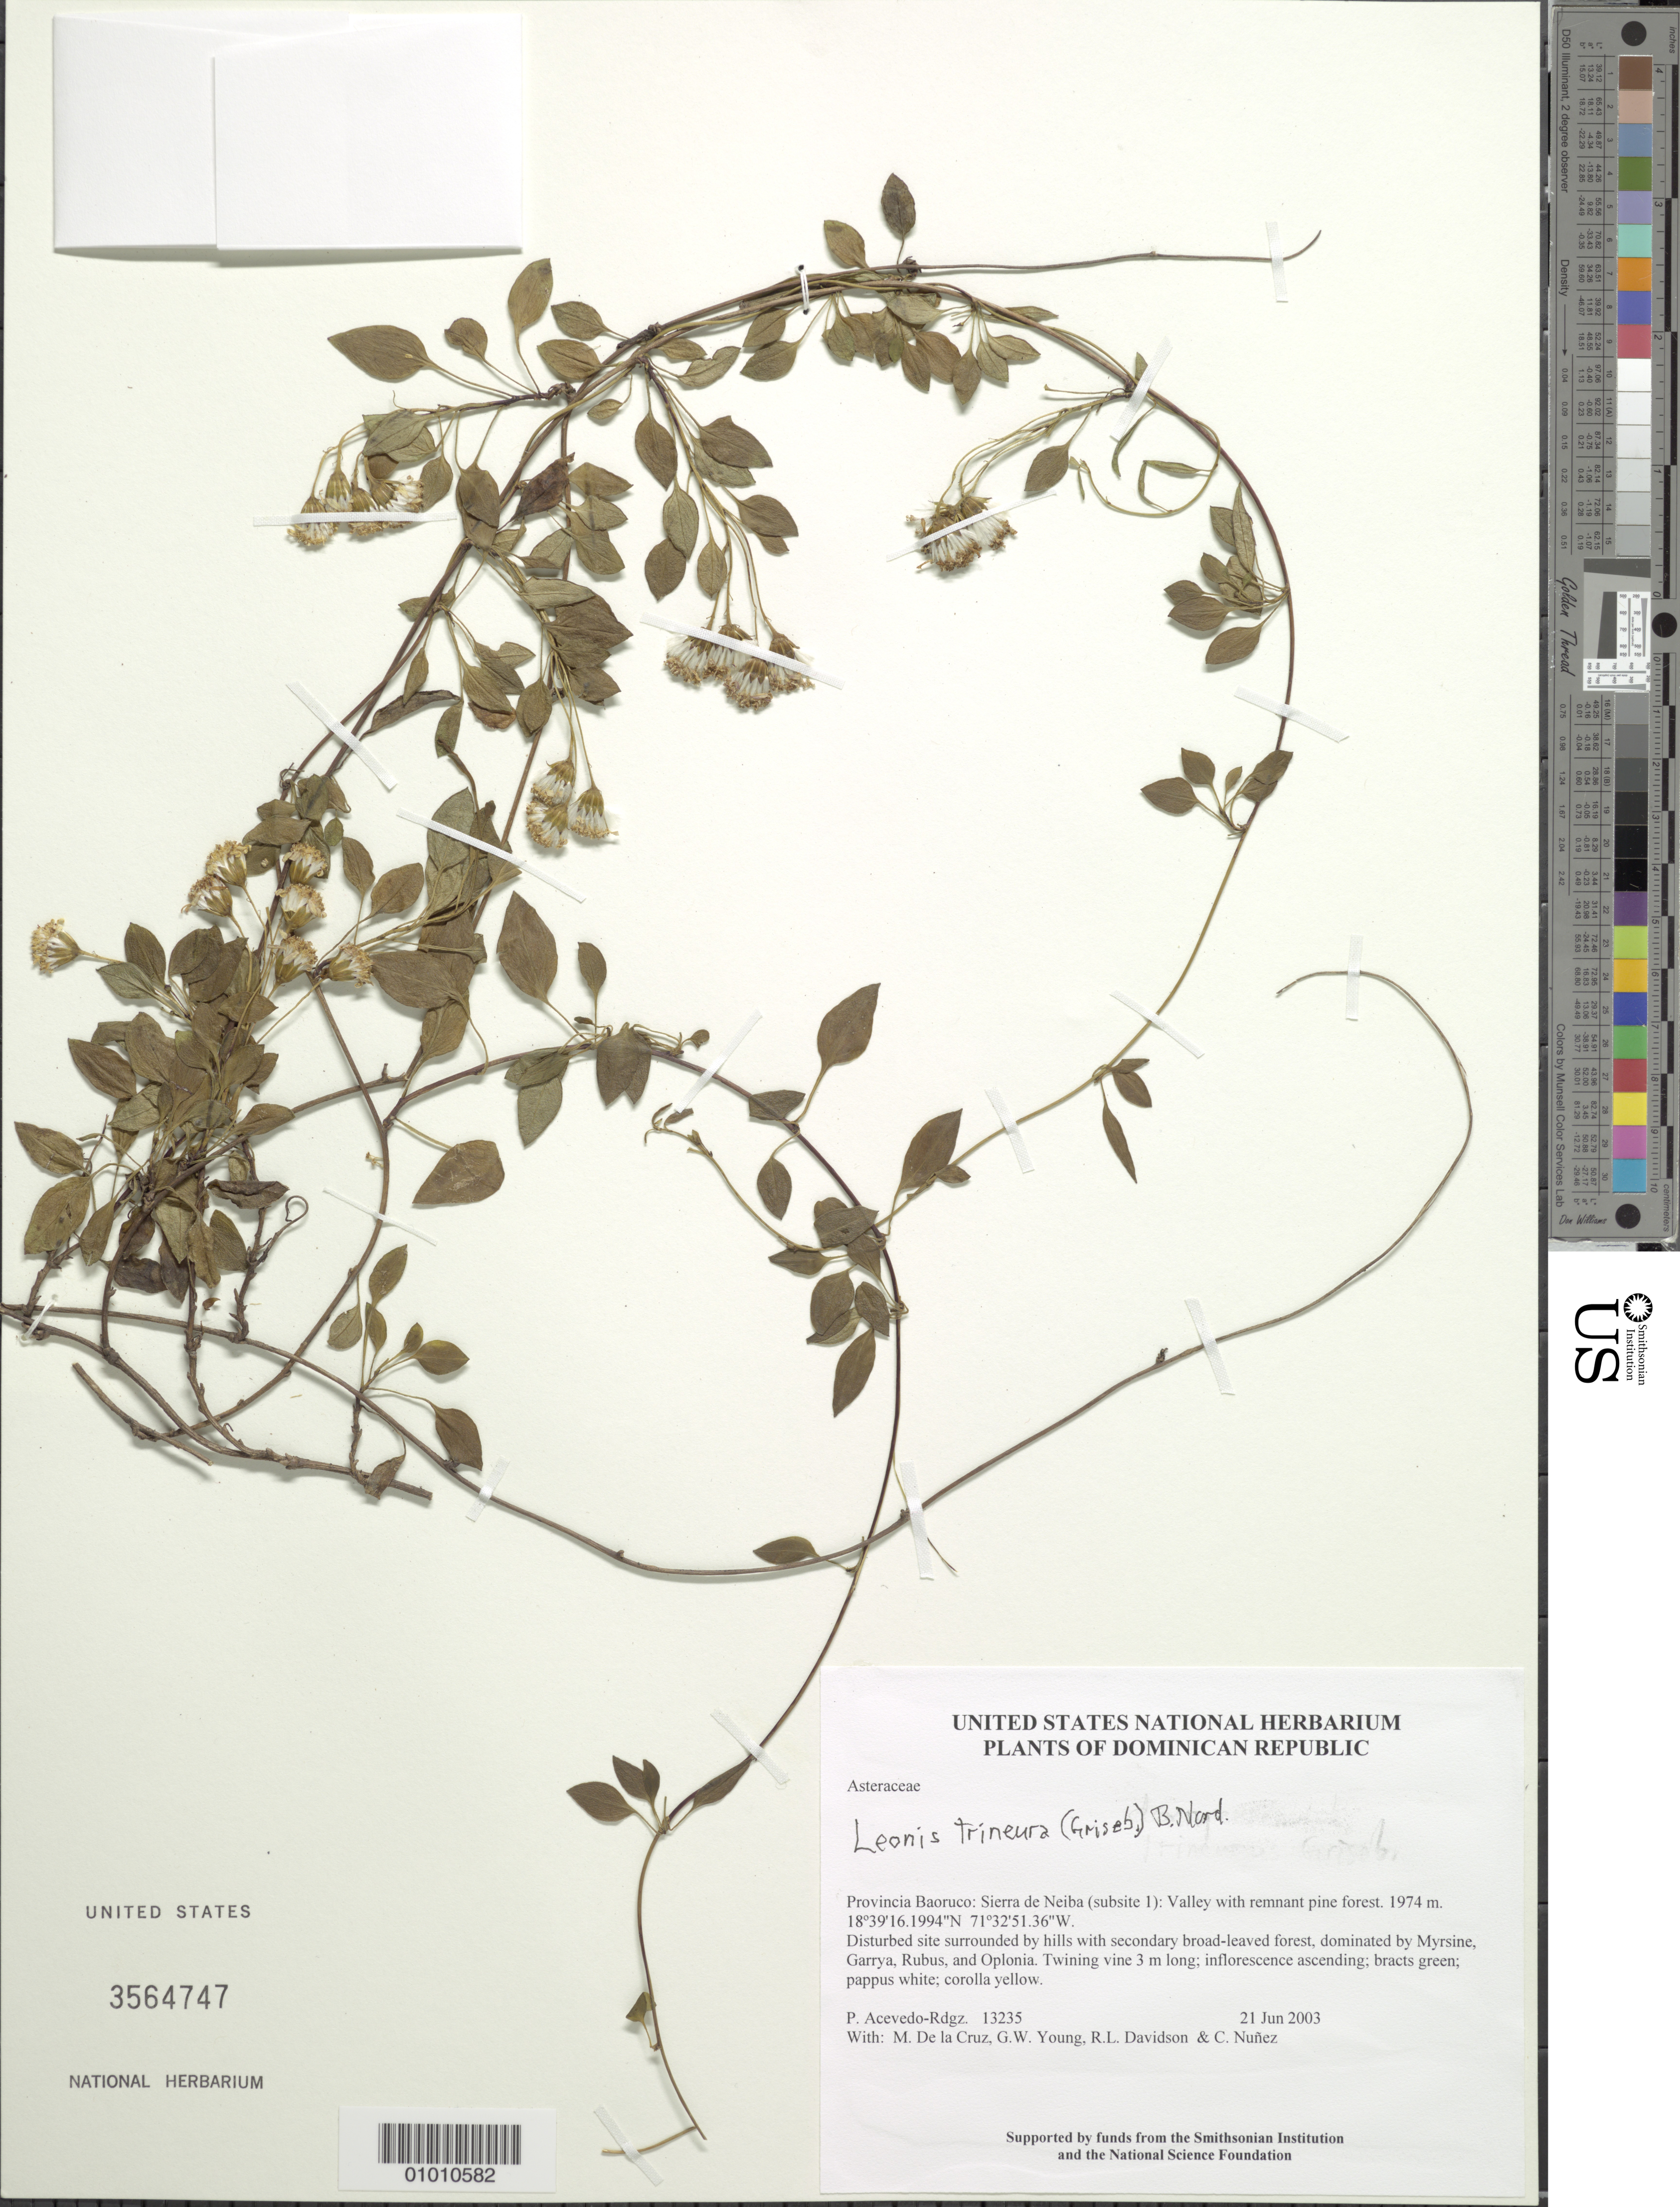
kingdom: Plantae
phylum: Tracheophyta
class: Magnoliopsida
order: Asterales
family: Asteraceae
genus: Sinosenecio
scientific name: Sinosenecio trinervius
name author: (M.C. Chang) B. Nord.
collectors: P. Acevedo-Rodr., M. de la Cruz, J. Rawlins, G. Young, R. Davidson & C. Nunez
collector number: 13235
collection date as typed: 21 Jun 2003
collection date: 2003-06-21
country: Dominican Republic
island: Hispaniola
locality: Provincia Baoruco: Sierra de Neiba (subsite 1): Valley with remnant pine forest.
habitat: Disturbed site surrounded by hills with secondary broad-leaved forest, dominated by Myrsine, Garrya, Rubus, and Oplonia.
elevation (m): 1974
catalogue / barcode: US 3564747